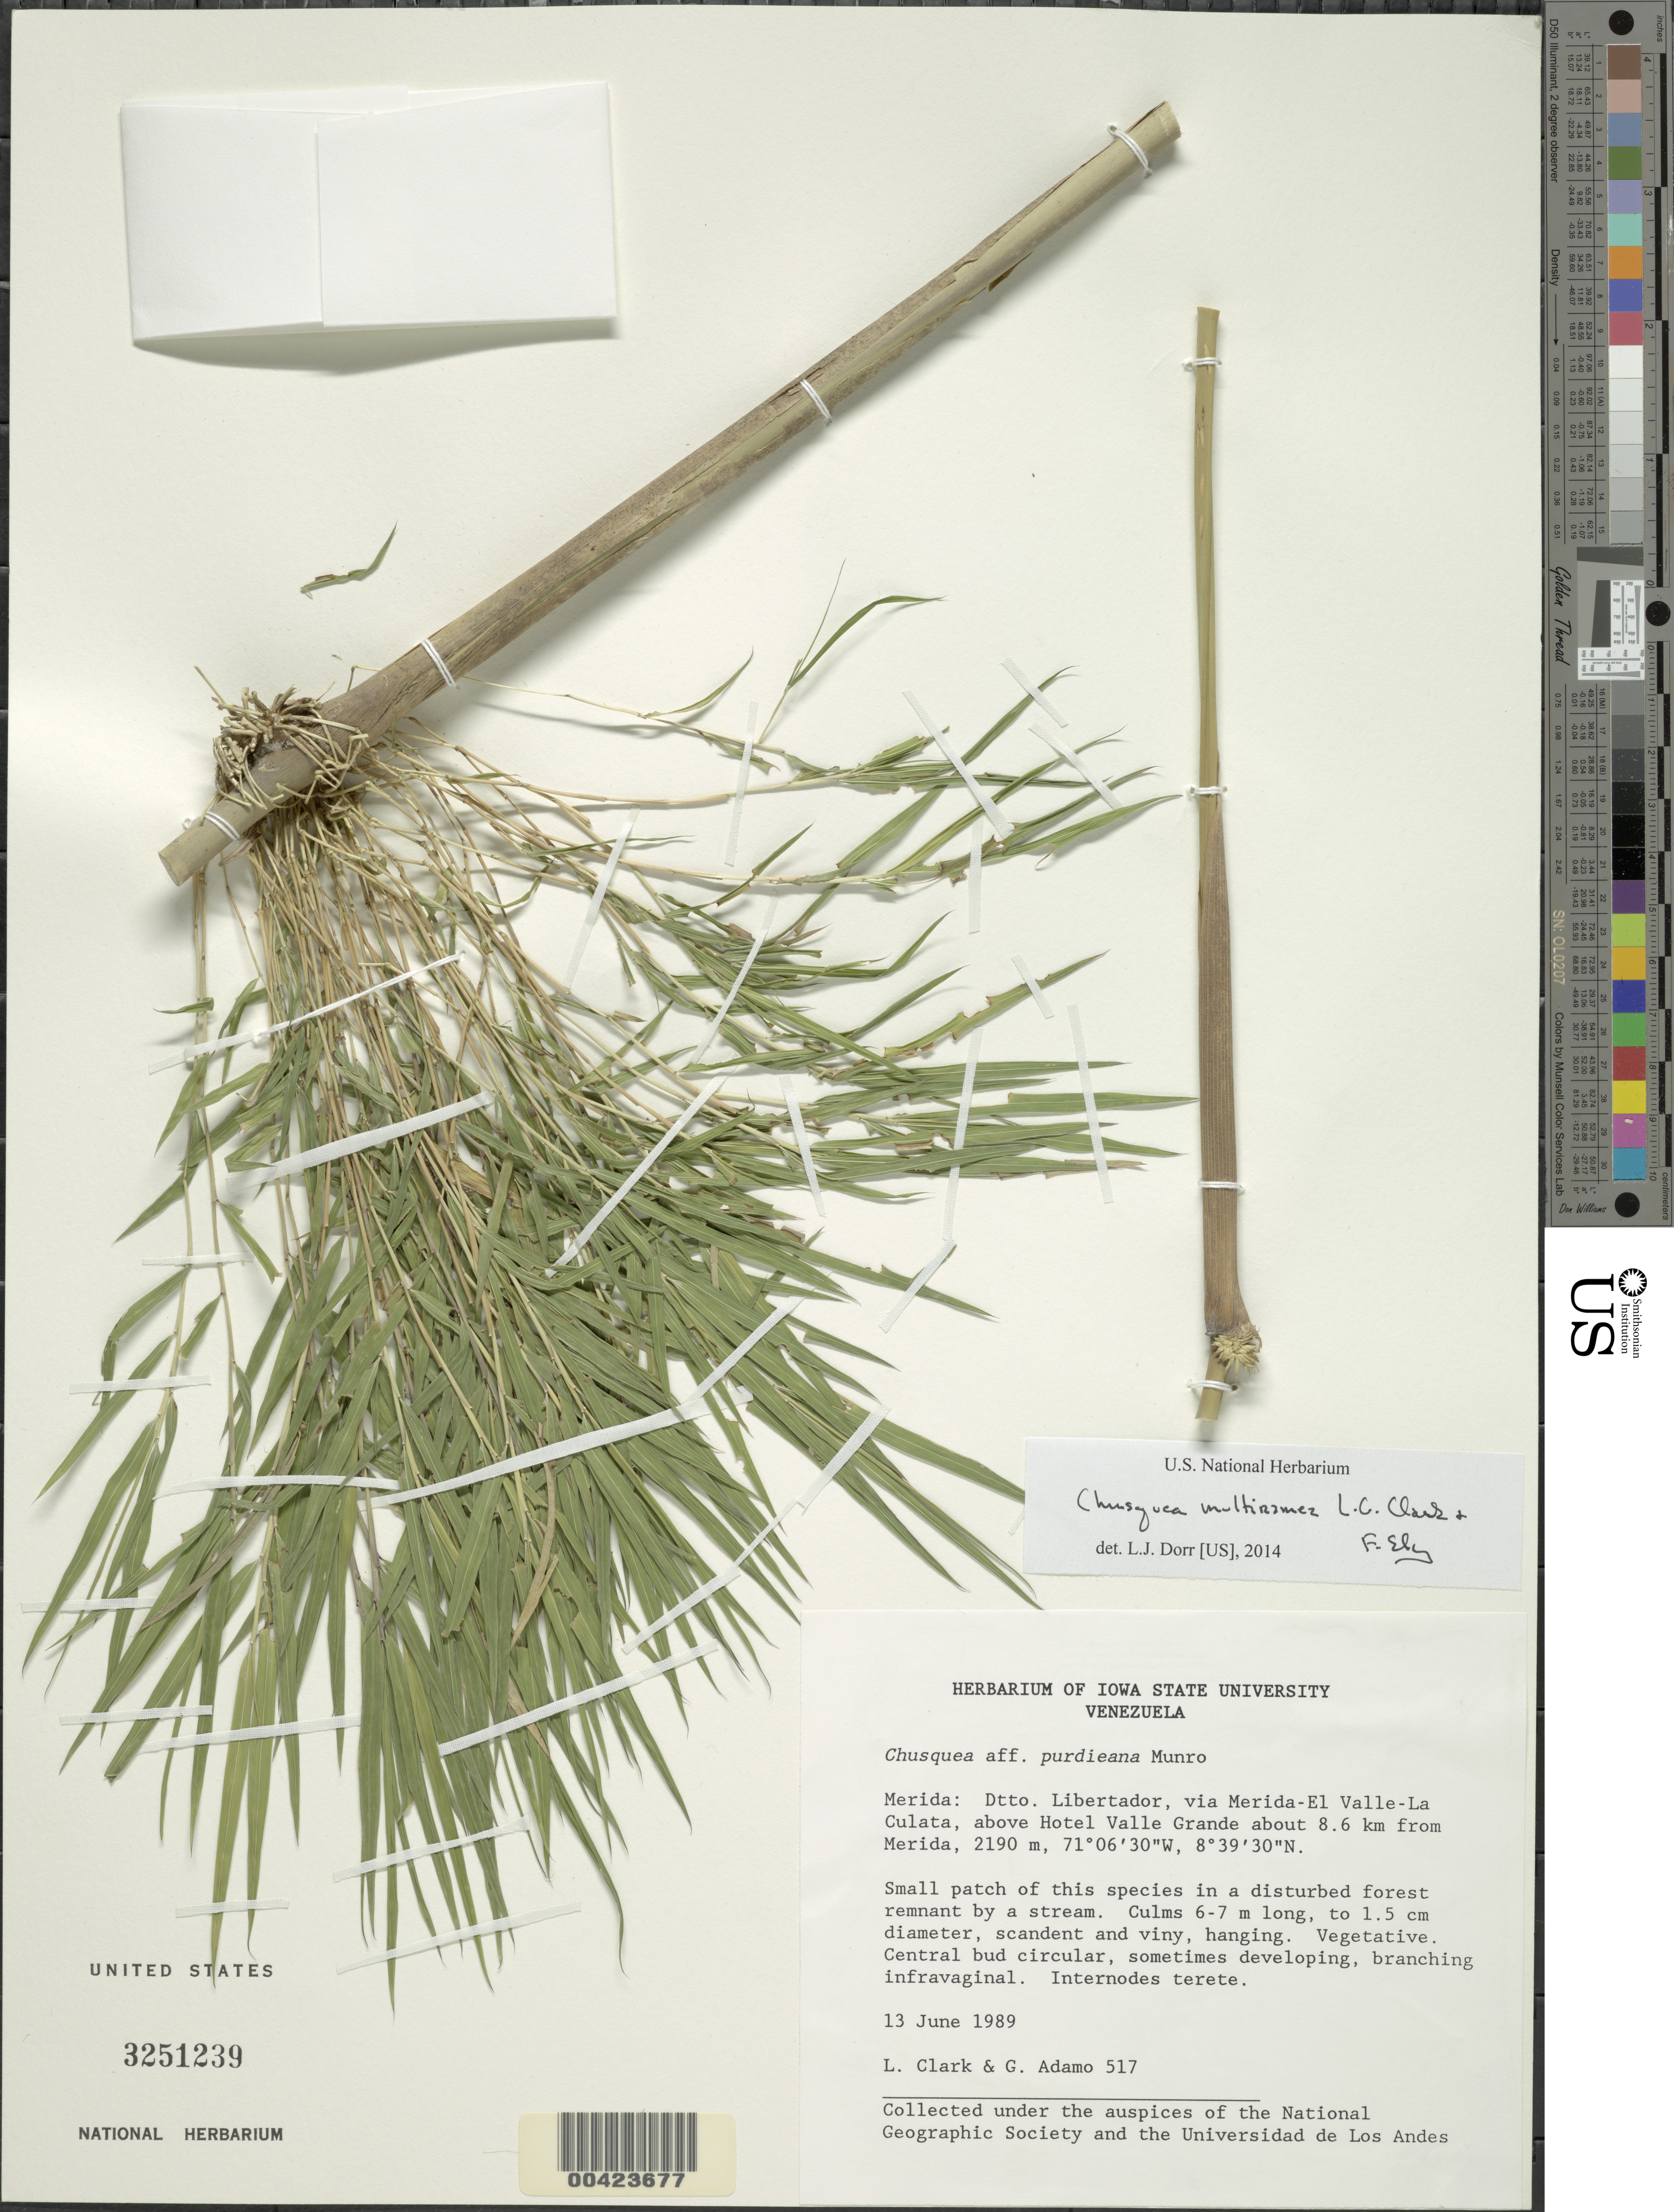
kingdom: Plantae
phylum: Tracheophyta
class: Liliopsida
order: Poales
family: Poaceae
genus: Chusquea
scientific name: Chusquea multiramea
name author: L.G. Clark & Ely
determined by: Dorr, L. J., (BOT), Smithsonian Institution - National Museum of Natural History (UNITED STATES)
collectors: L. G. Clark & G. Adamo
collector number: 517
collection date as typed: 13 Jun 1989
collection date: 1989-06-13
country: Venezuela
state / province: Mérida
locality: Hotel valle grande, above; via merida - el valle - la culata; about 8.6 km from merida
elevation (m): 2190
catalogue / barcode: US 3251239